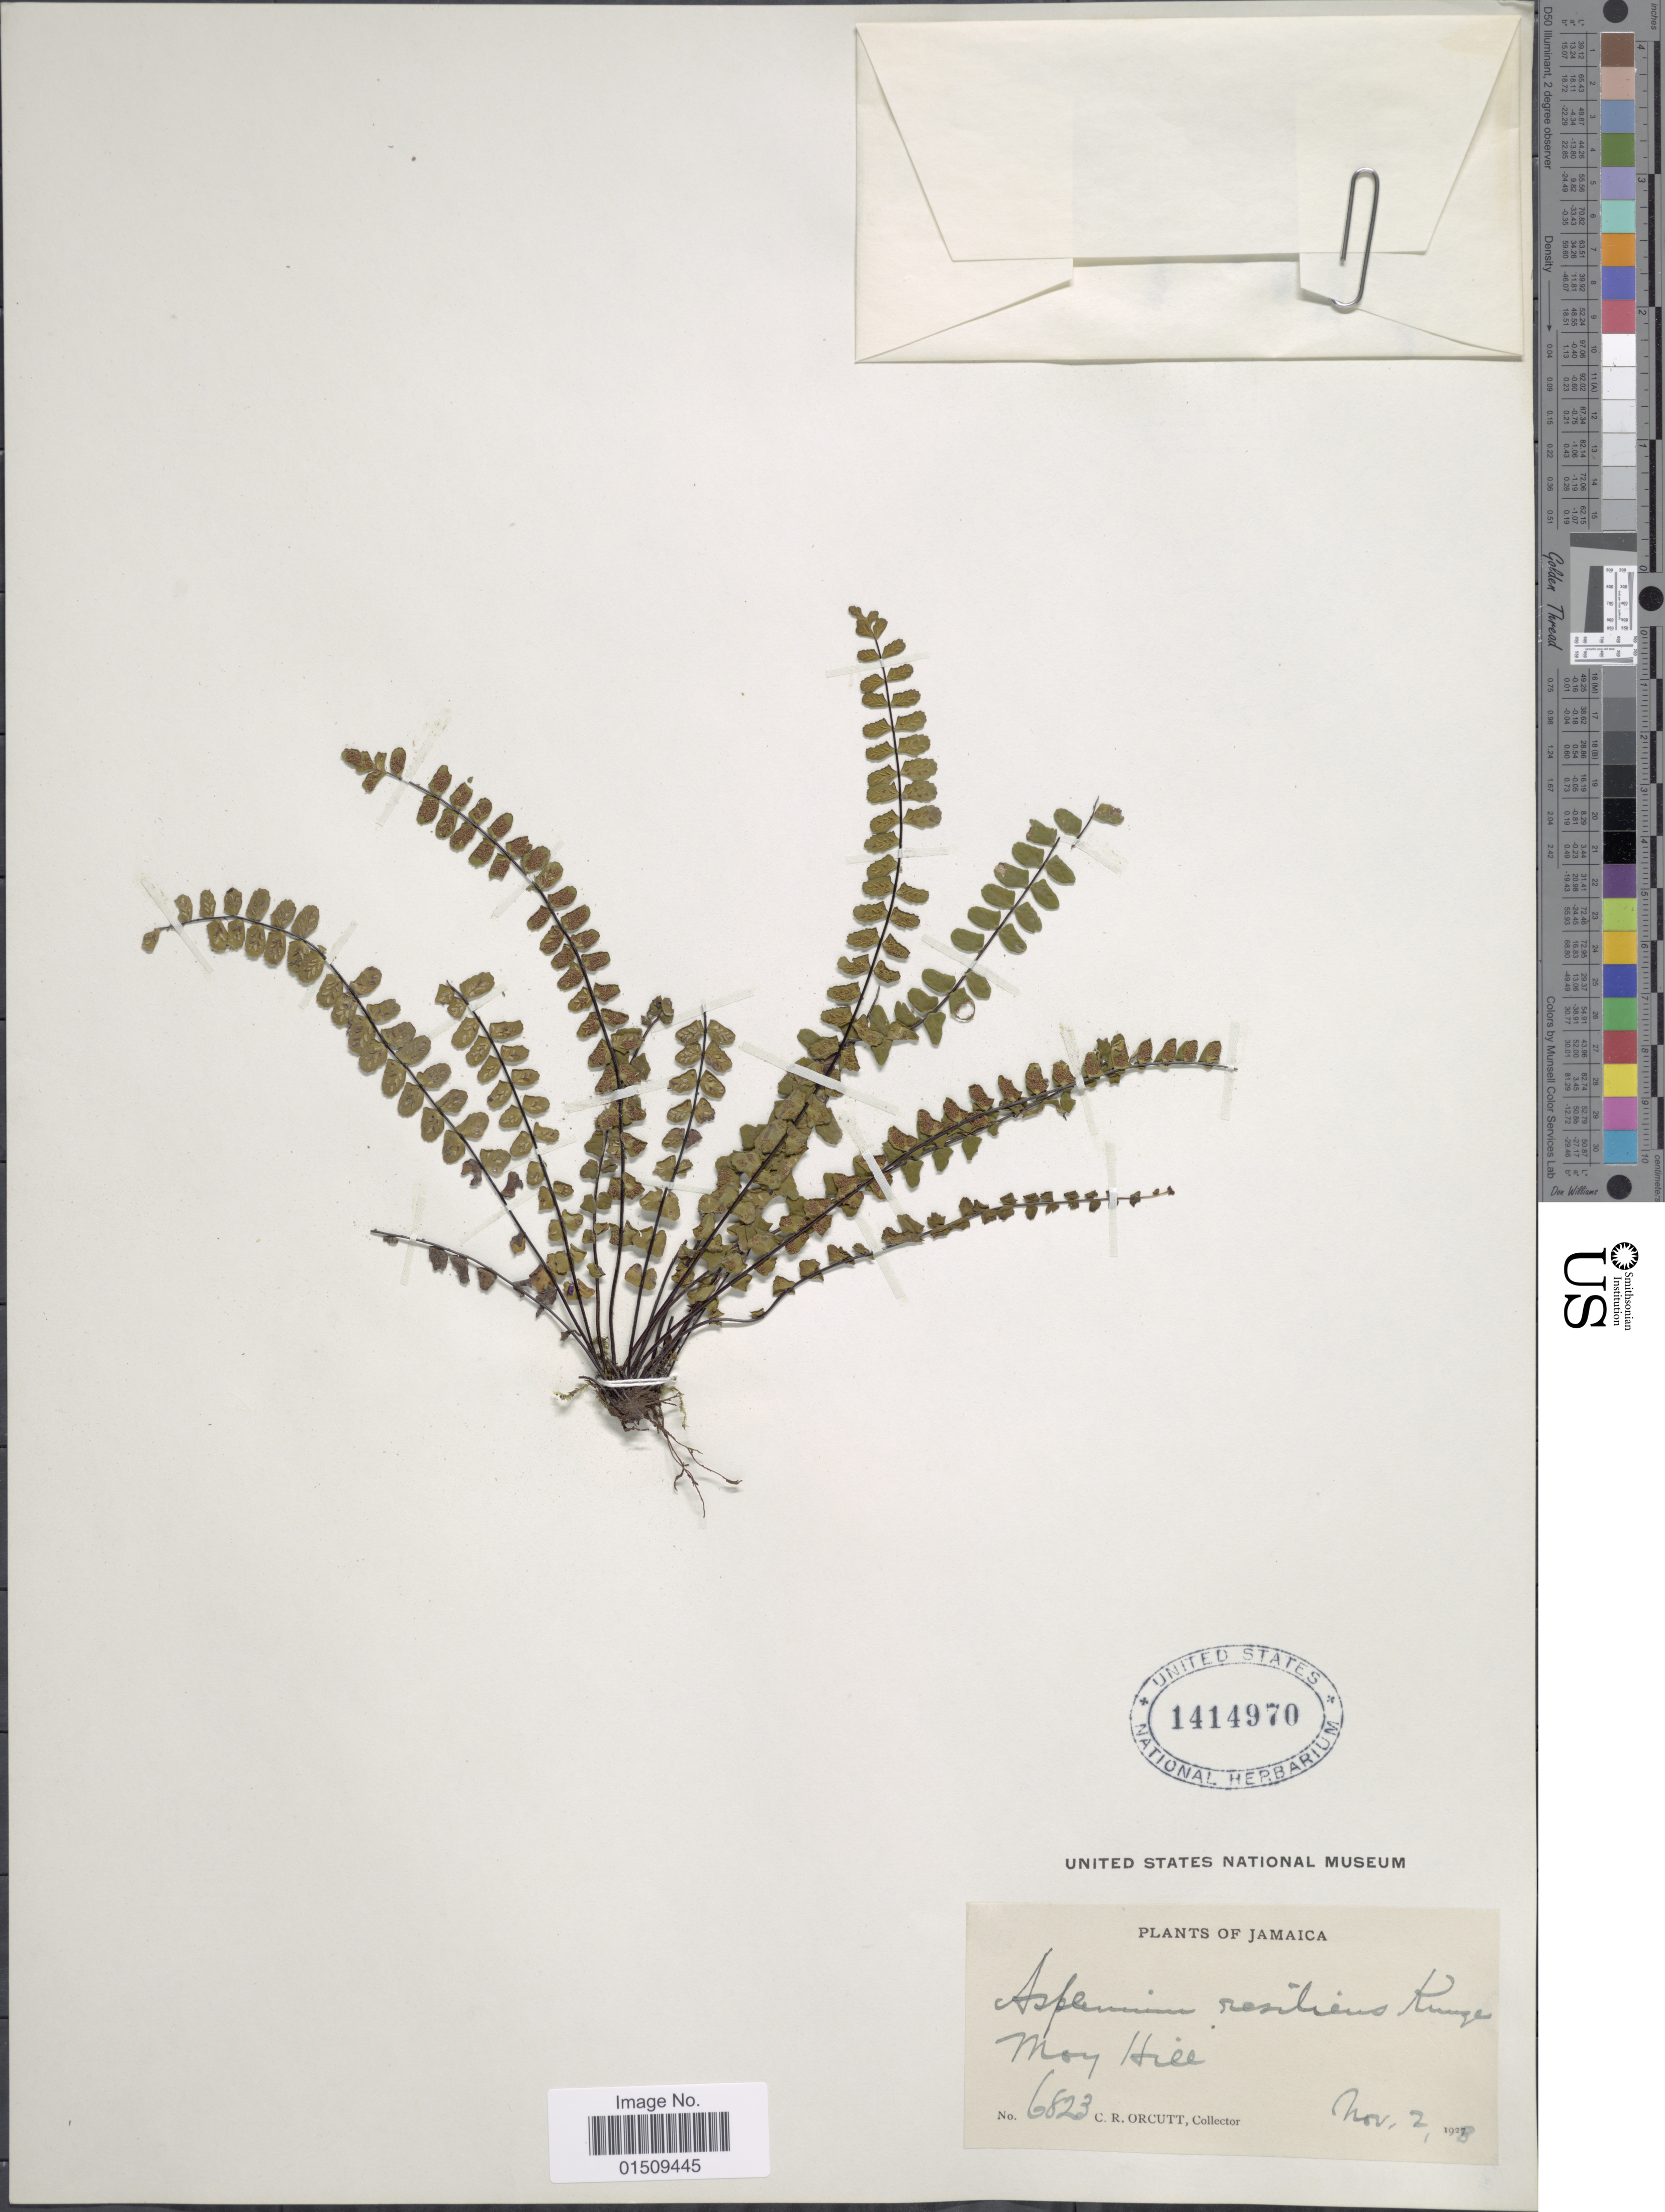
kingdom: Plantae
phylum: Tracheophyta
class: Polypodiopsida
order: Polypodiales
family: Aspleniaceae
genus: Asplenium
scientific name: Asplenium resiliens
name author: Kunze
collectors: C. R. Orcutt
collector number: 6823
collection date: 1928-11-02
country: Jamaica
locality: Moy Hill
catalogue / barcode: US 1414970